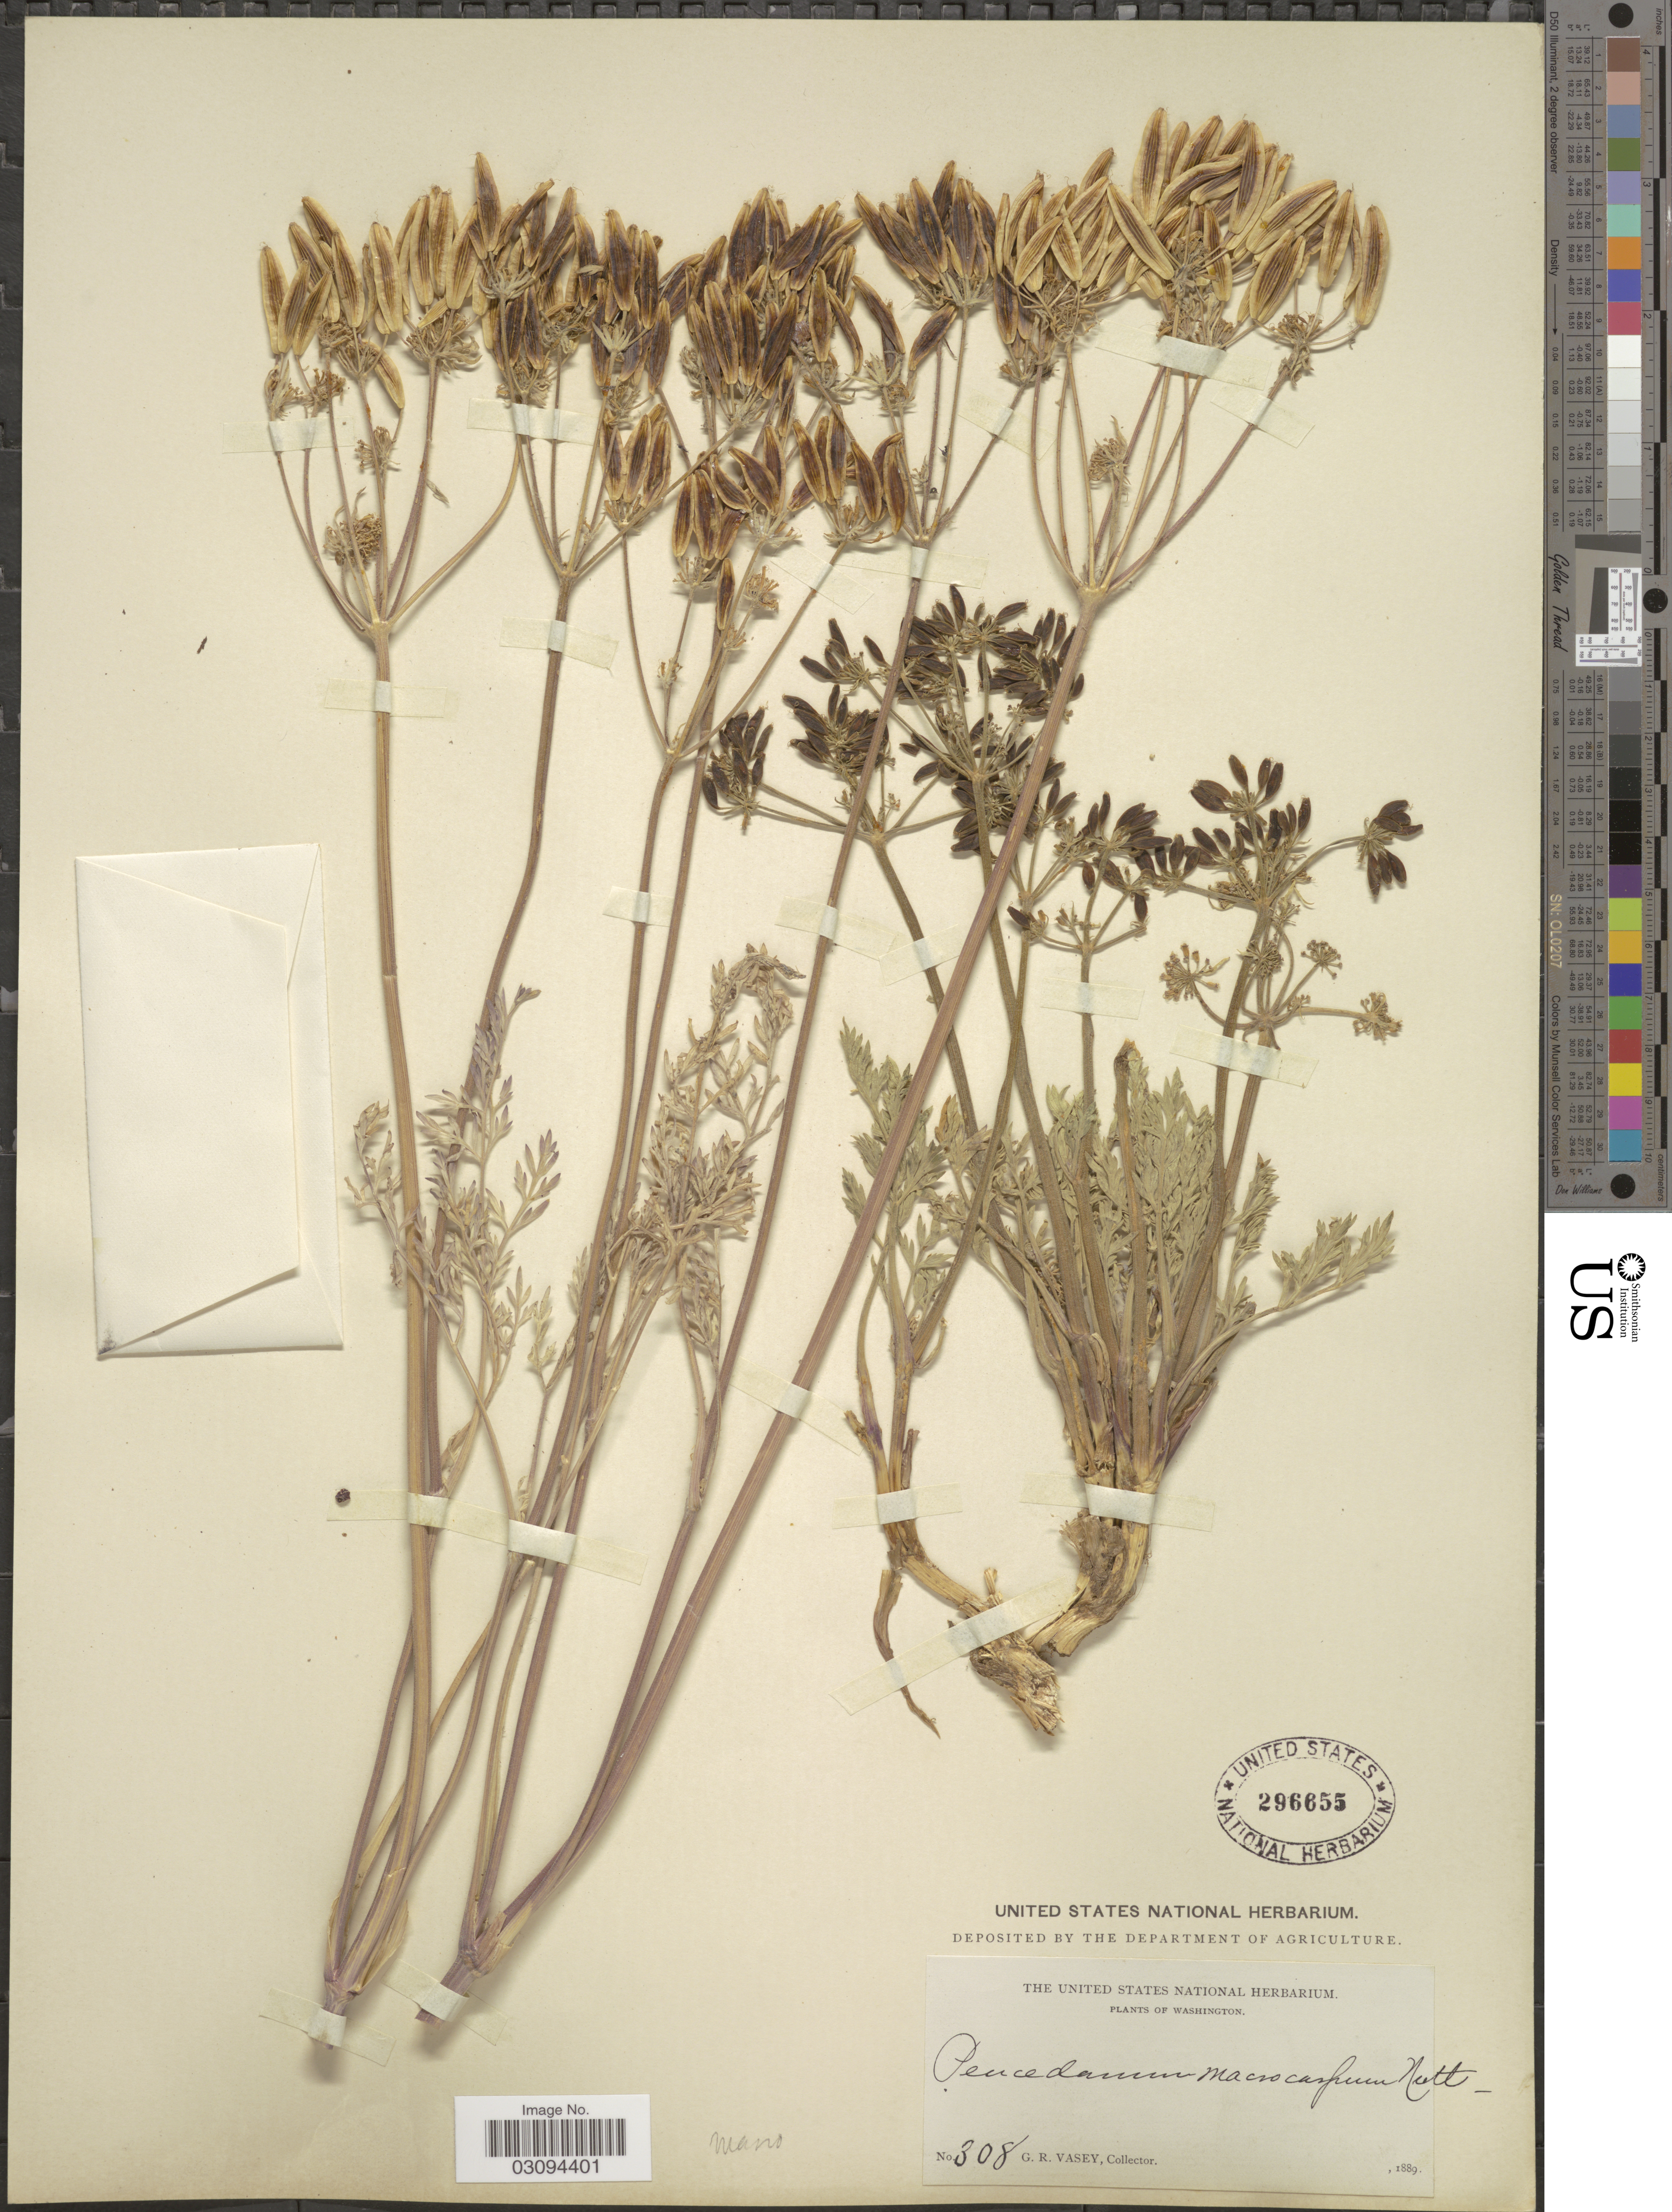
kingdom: Plantae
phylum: Tracheophyta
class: Magnoliopsida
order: Apiales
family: Apiaceae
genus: Lomatium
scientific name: Lomatium macrocarpum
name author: (Hook. et al.) J.M. Coult. & Rose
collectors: G. R. Vasey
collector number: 308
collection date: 1889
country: United States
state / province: Washington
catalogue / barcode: US 296655